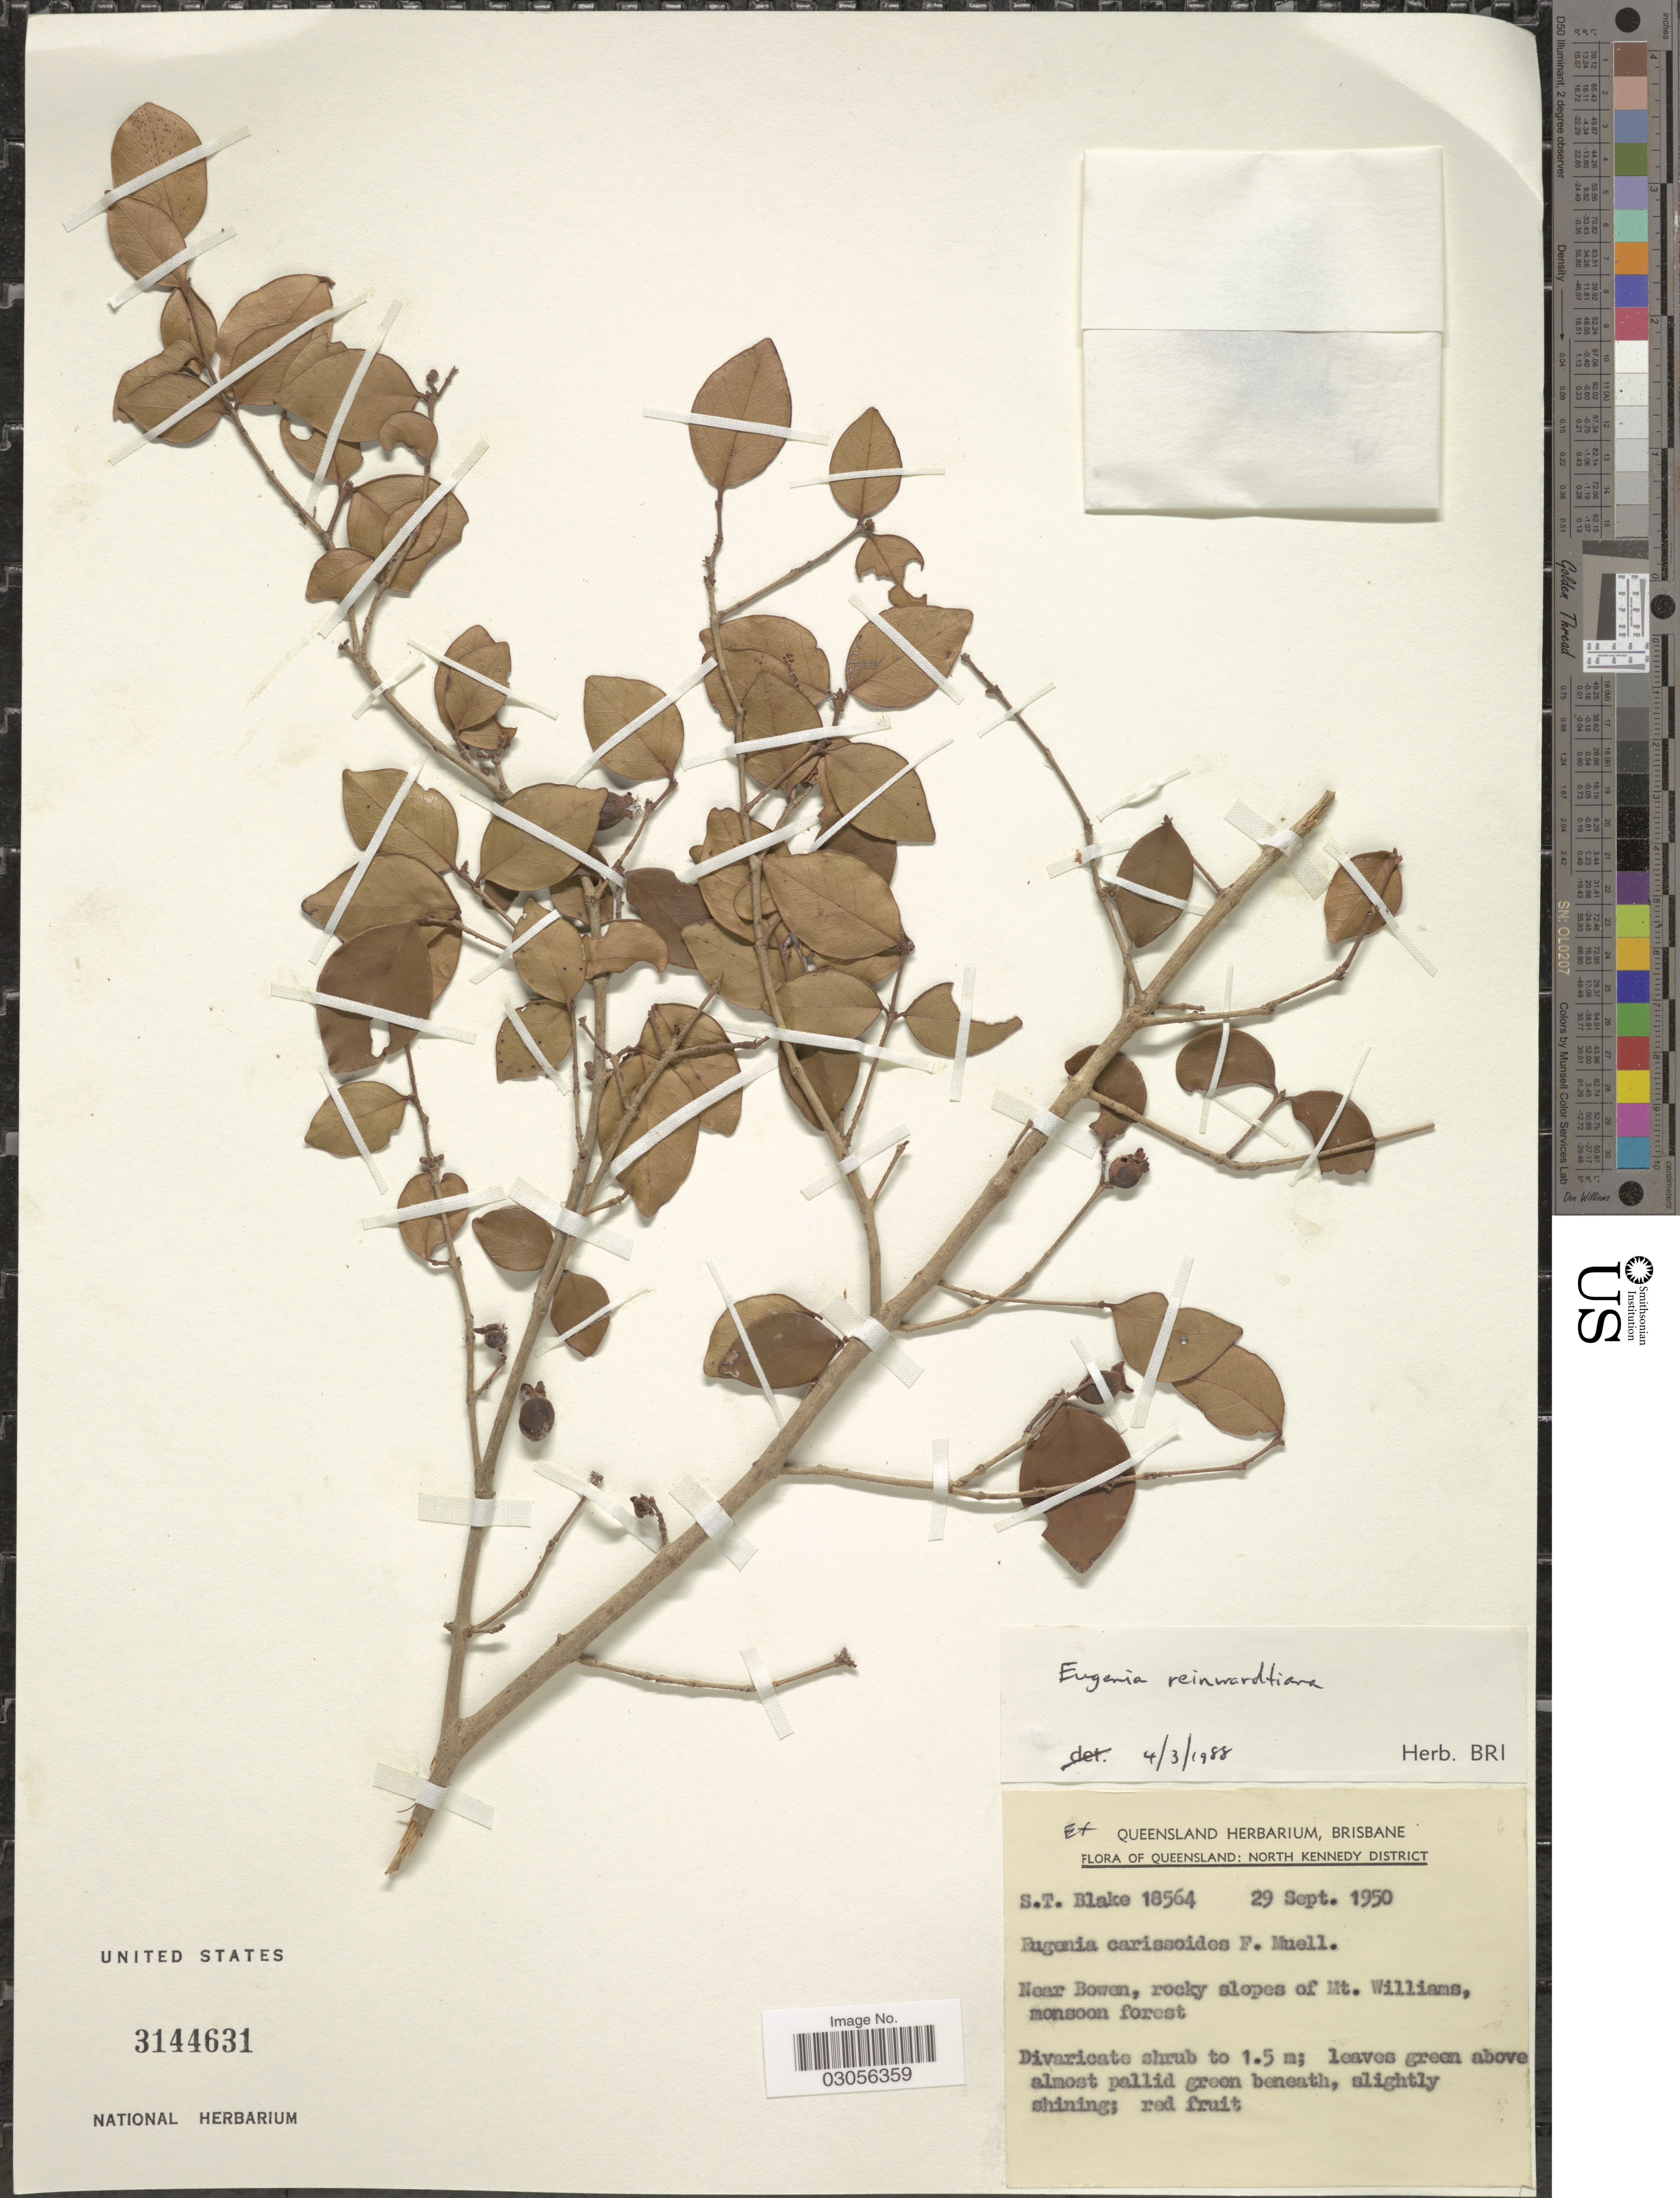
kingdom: Plantae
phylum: Tracheophyta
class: Magnoliopsida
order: Myrtales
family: Myrtaceae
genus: Eugenia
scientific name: Eugenia reinwardtiana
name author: (Blume) DC.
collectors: S. T. Blake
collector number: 18564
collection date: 1950-09-29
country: Australia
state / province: Queensland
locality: North Kennedy District. Near Bowen, rocky slopes of Mt. Williams, monsoon forest.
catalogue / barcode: US 3144631